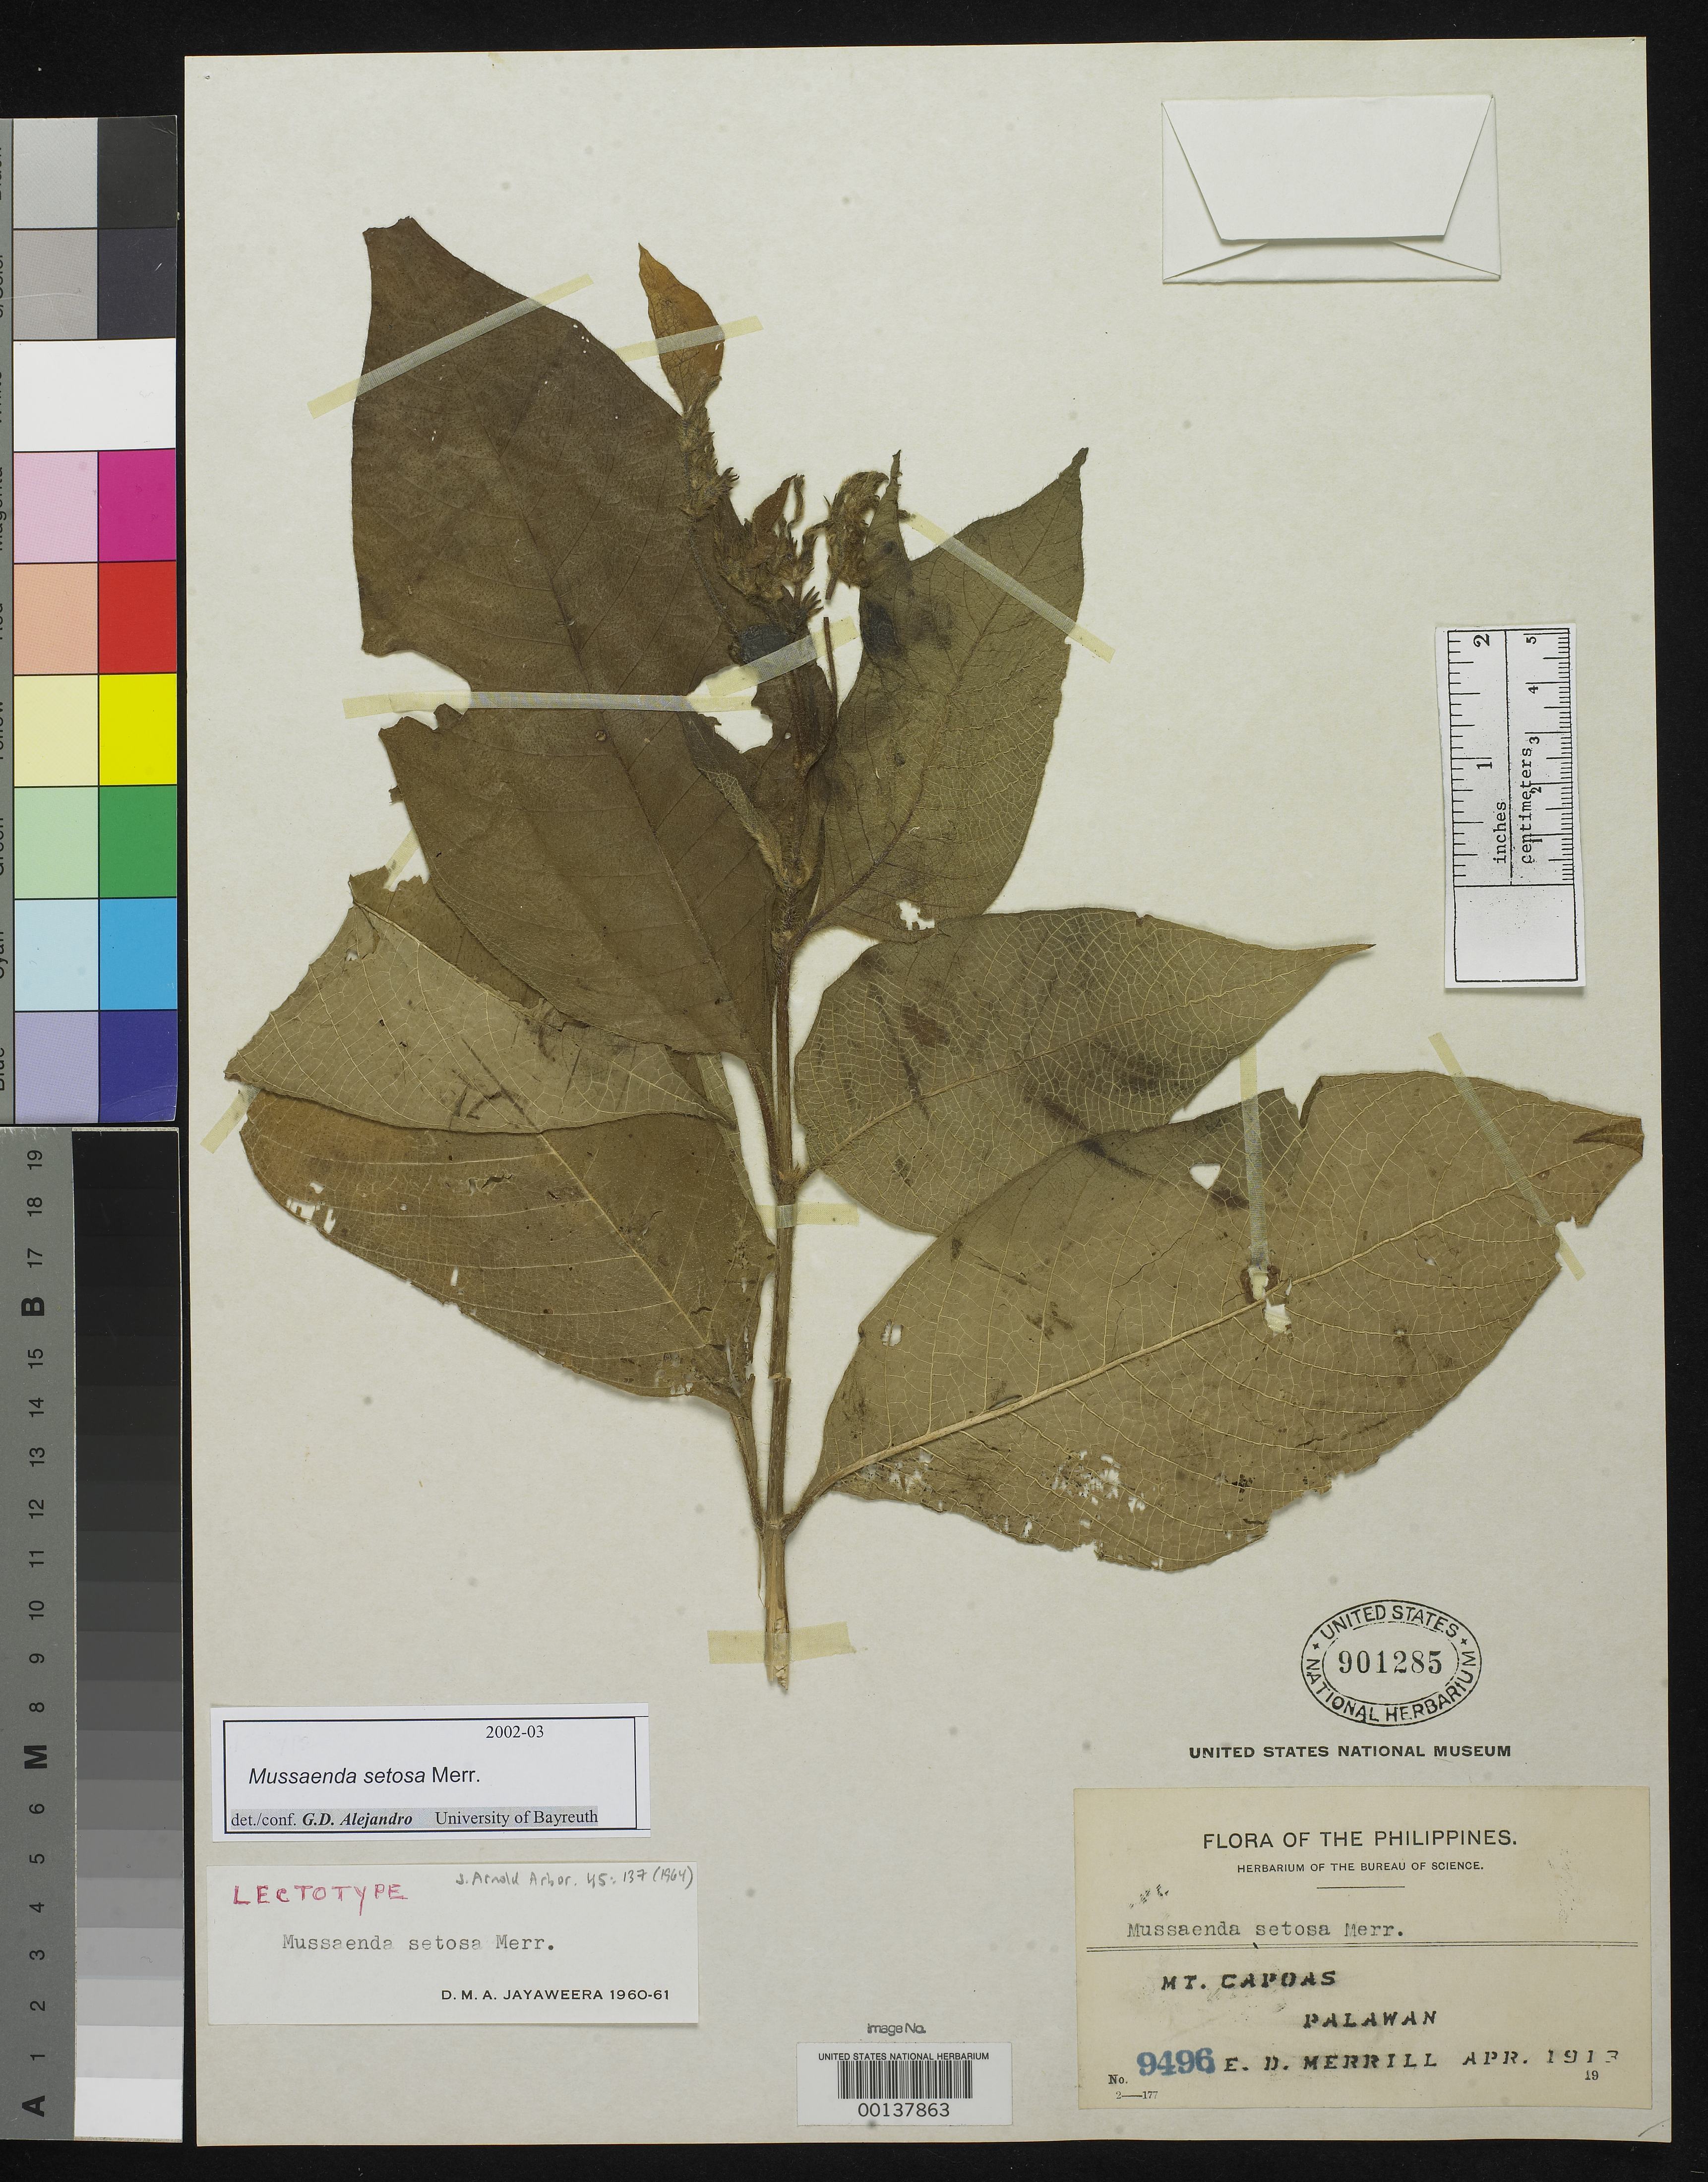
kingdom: Plantae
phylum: Tracheophyta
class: Magnoliopsida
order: Gentianales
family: Rubiaceae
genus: Mussaenda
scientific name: Mussaenda setosa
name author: Merr.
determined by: Alejandro, G. J. D., University of Bayreuth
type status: Lectotype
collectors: E. D. Merrill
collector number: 9496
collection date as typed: Apr 1913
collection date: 1913-04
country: Philippines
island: Palawan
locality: Mt. Capoas, Palawan.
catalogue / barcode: US 901285